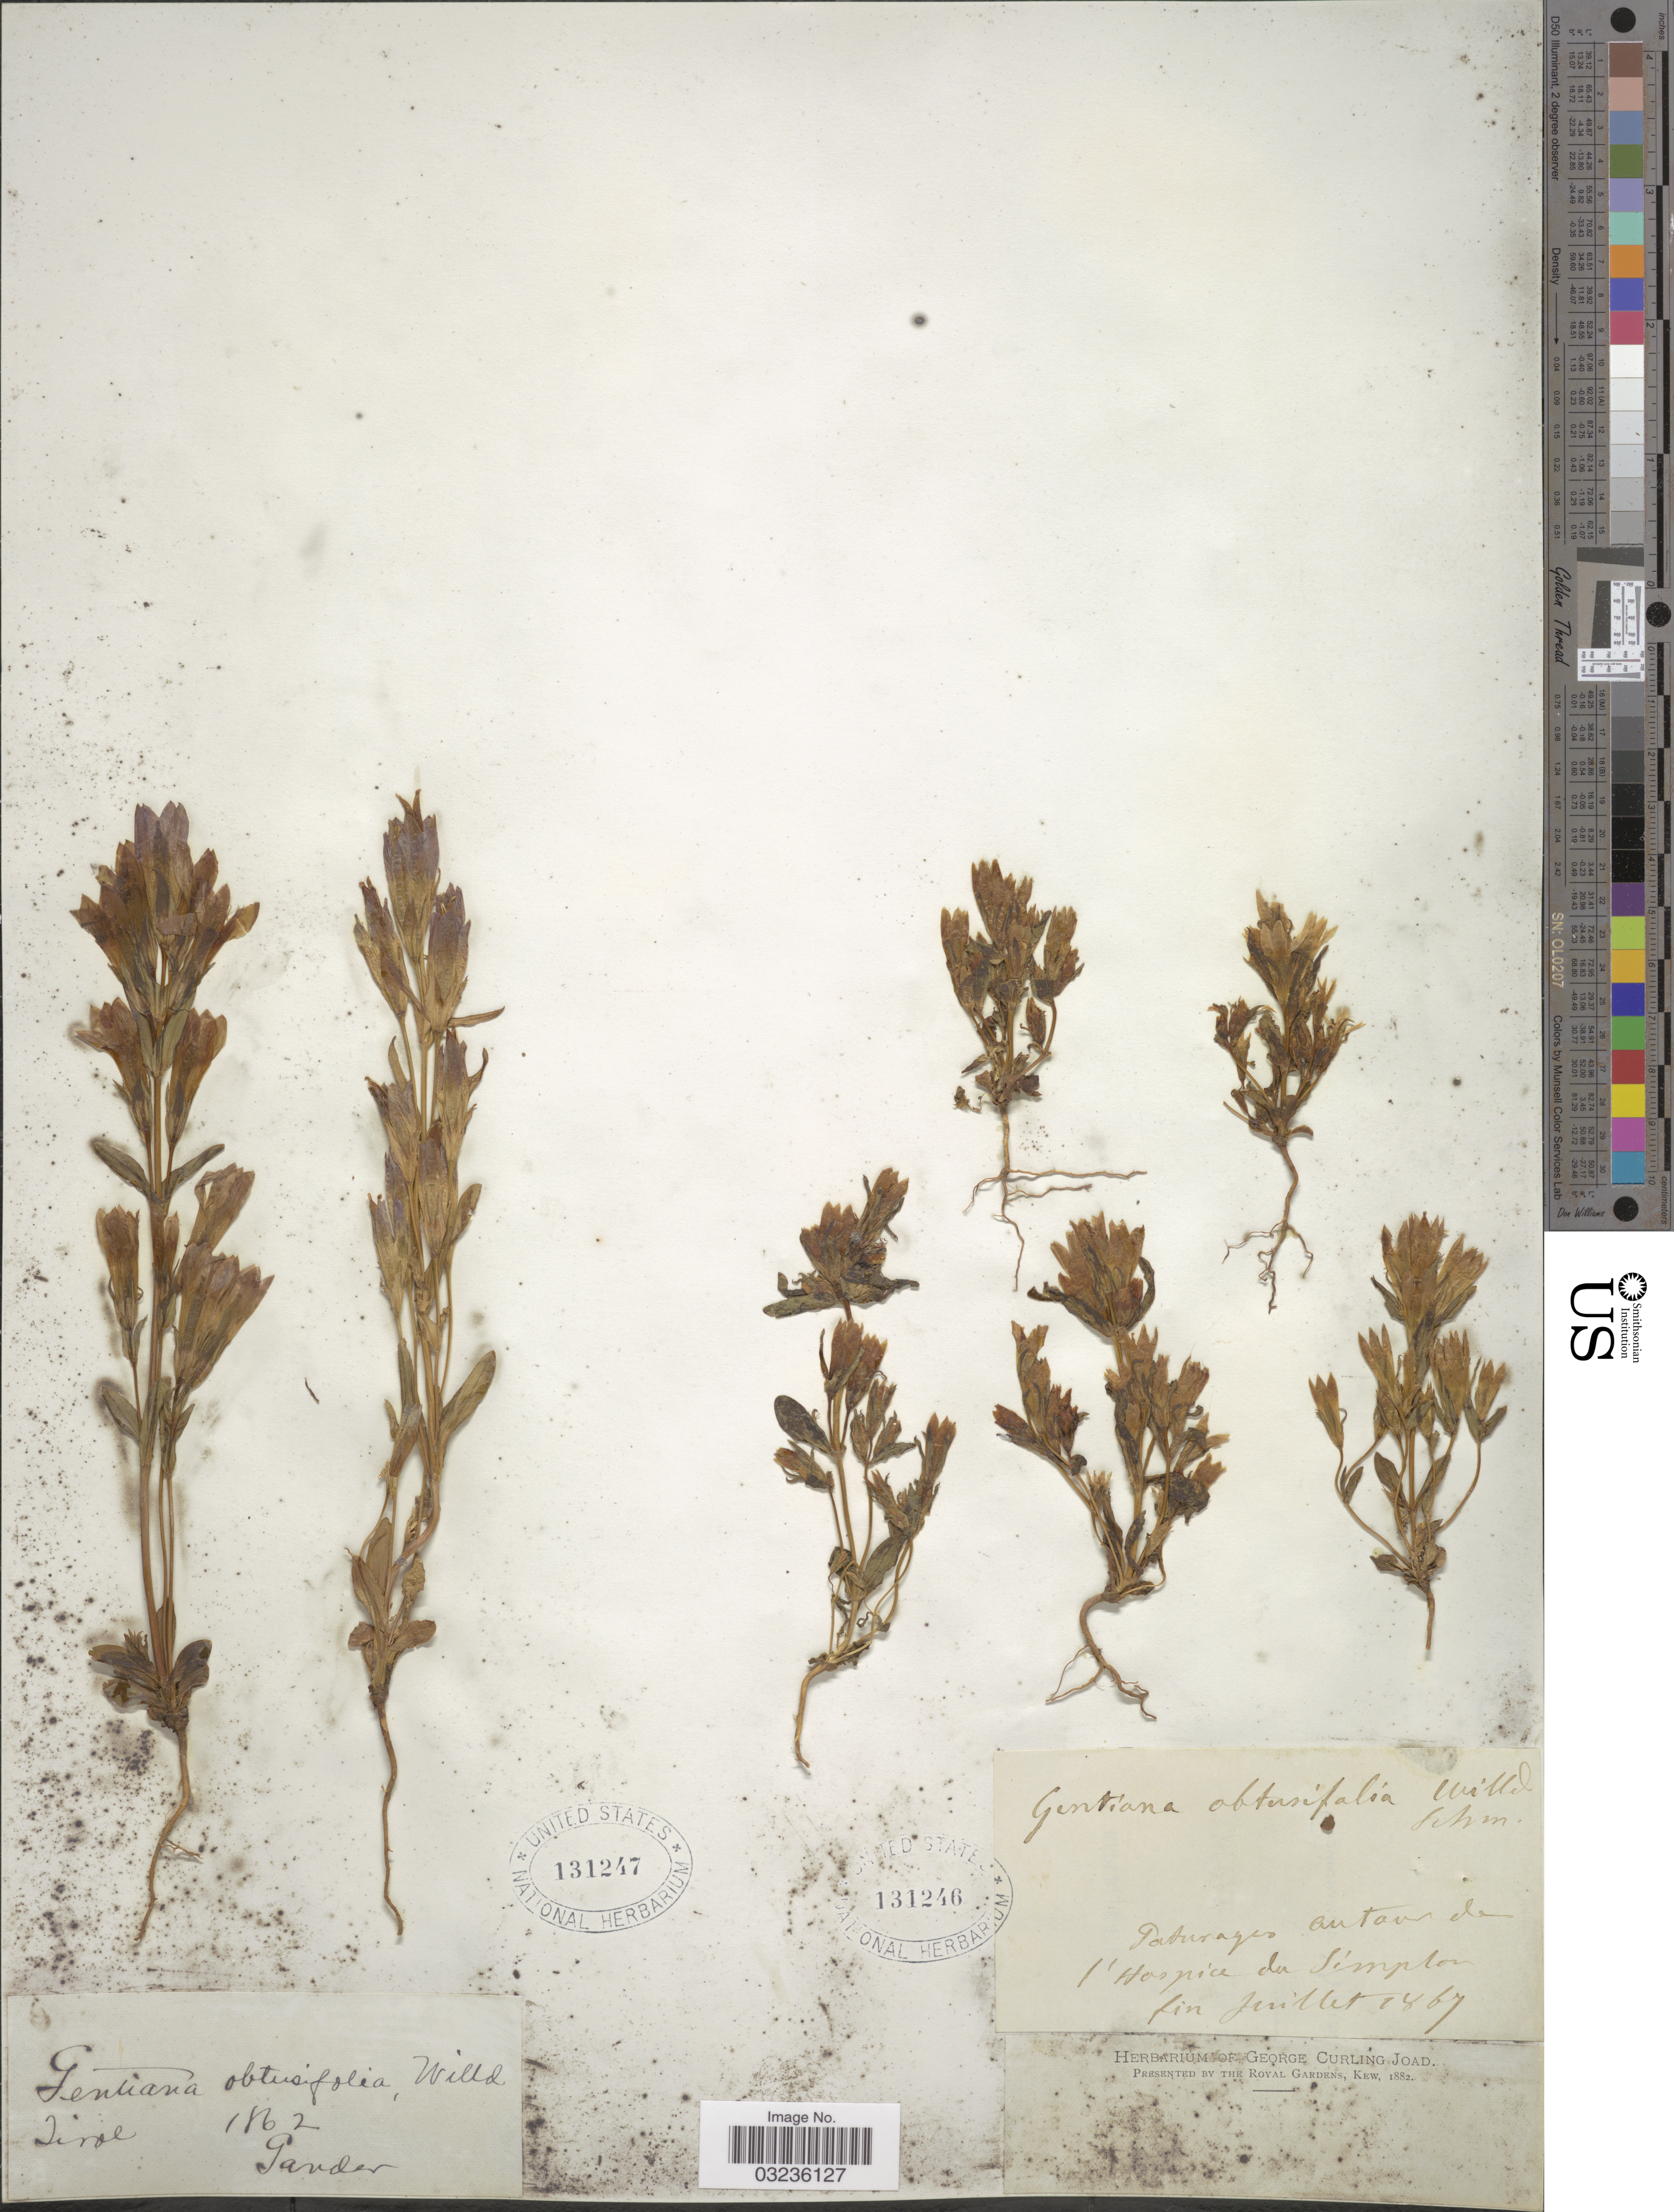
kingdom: Plantae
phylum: Tracheophyta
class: Magnoliopsida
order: Gentianales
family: Gentianaceae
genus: Gentiana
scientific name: Gentiana obtusifolia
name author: (F.W. Schmidt) Willd.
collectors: ex herb. George Curling Joad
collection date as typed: fin juillet 1867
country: Switzerland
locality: Paturages autour de l'Hospice du Simplon.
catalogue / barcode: US 131246-2